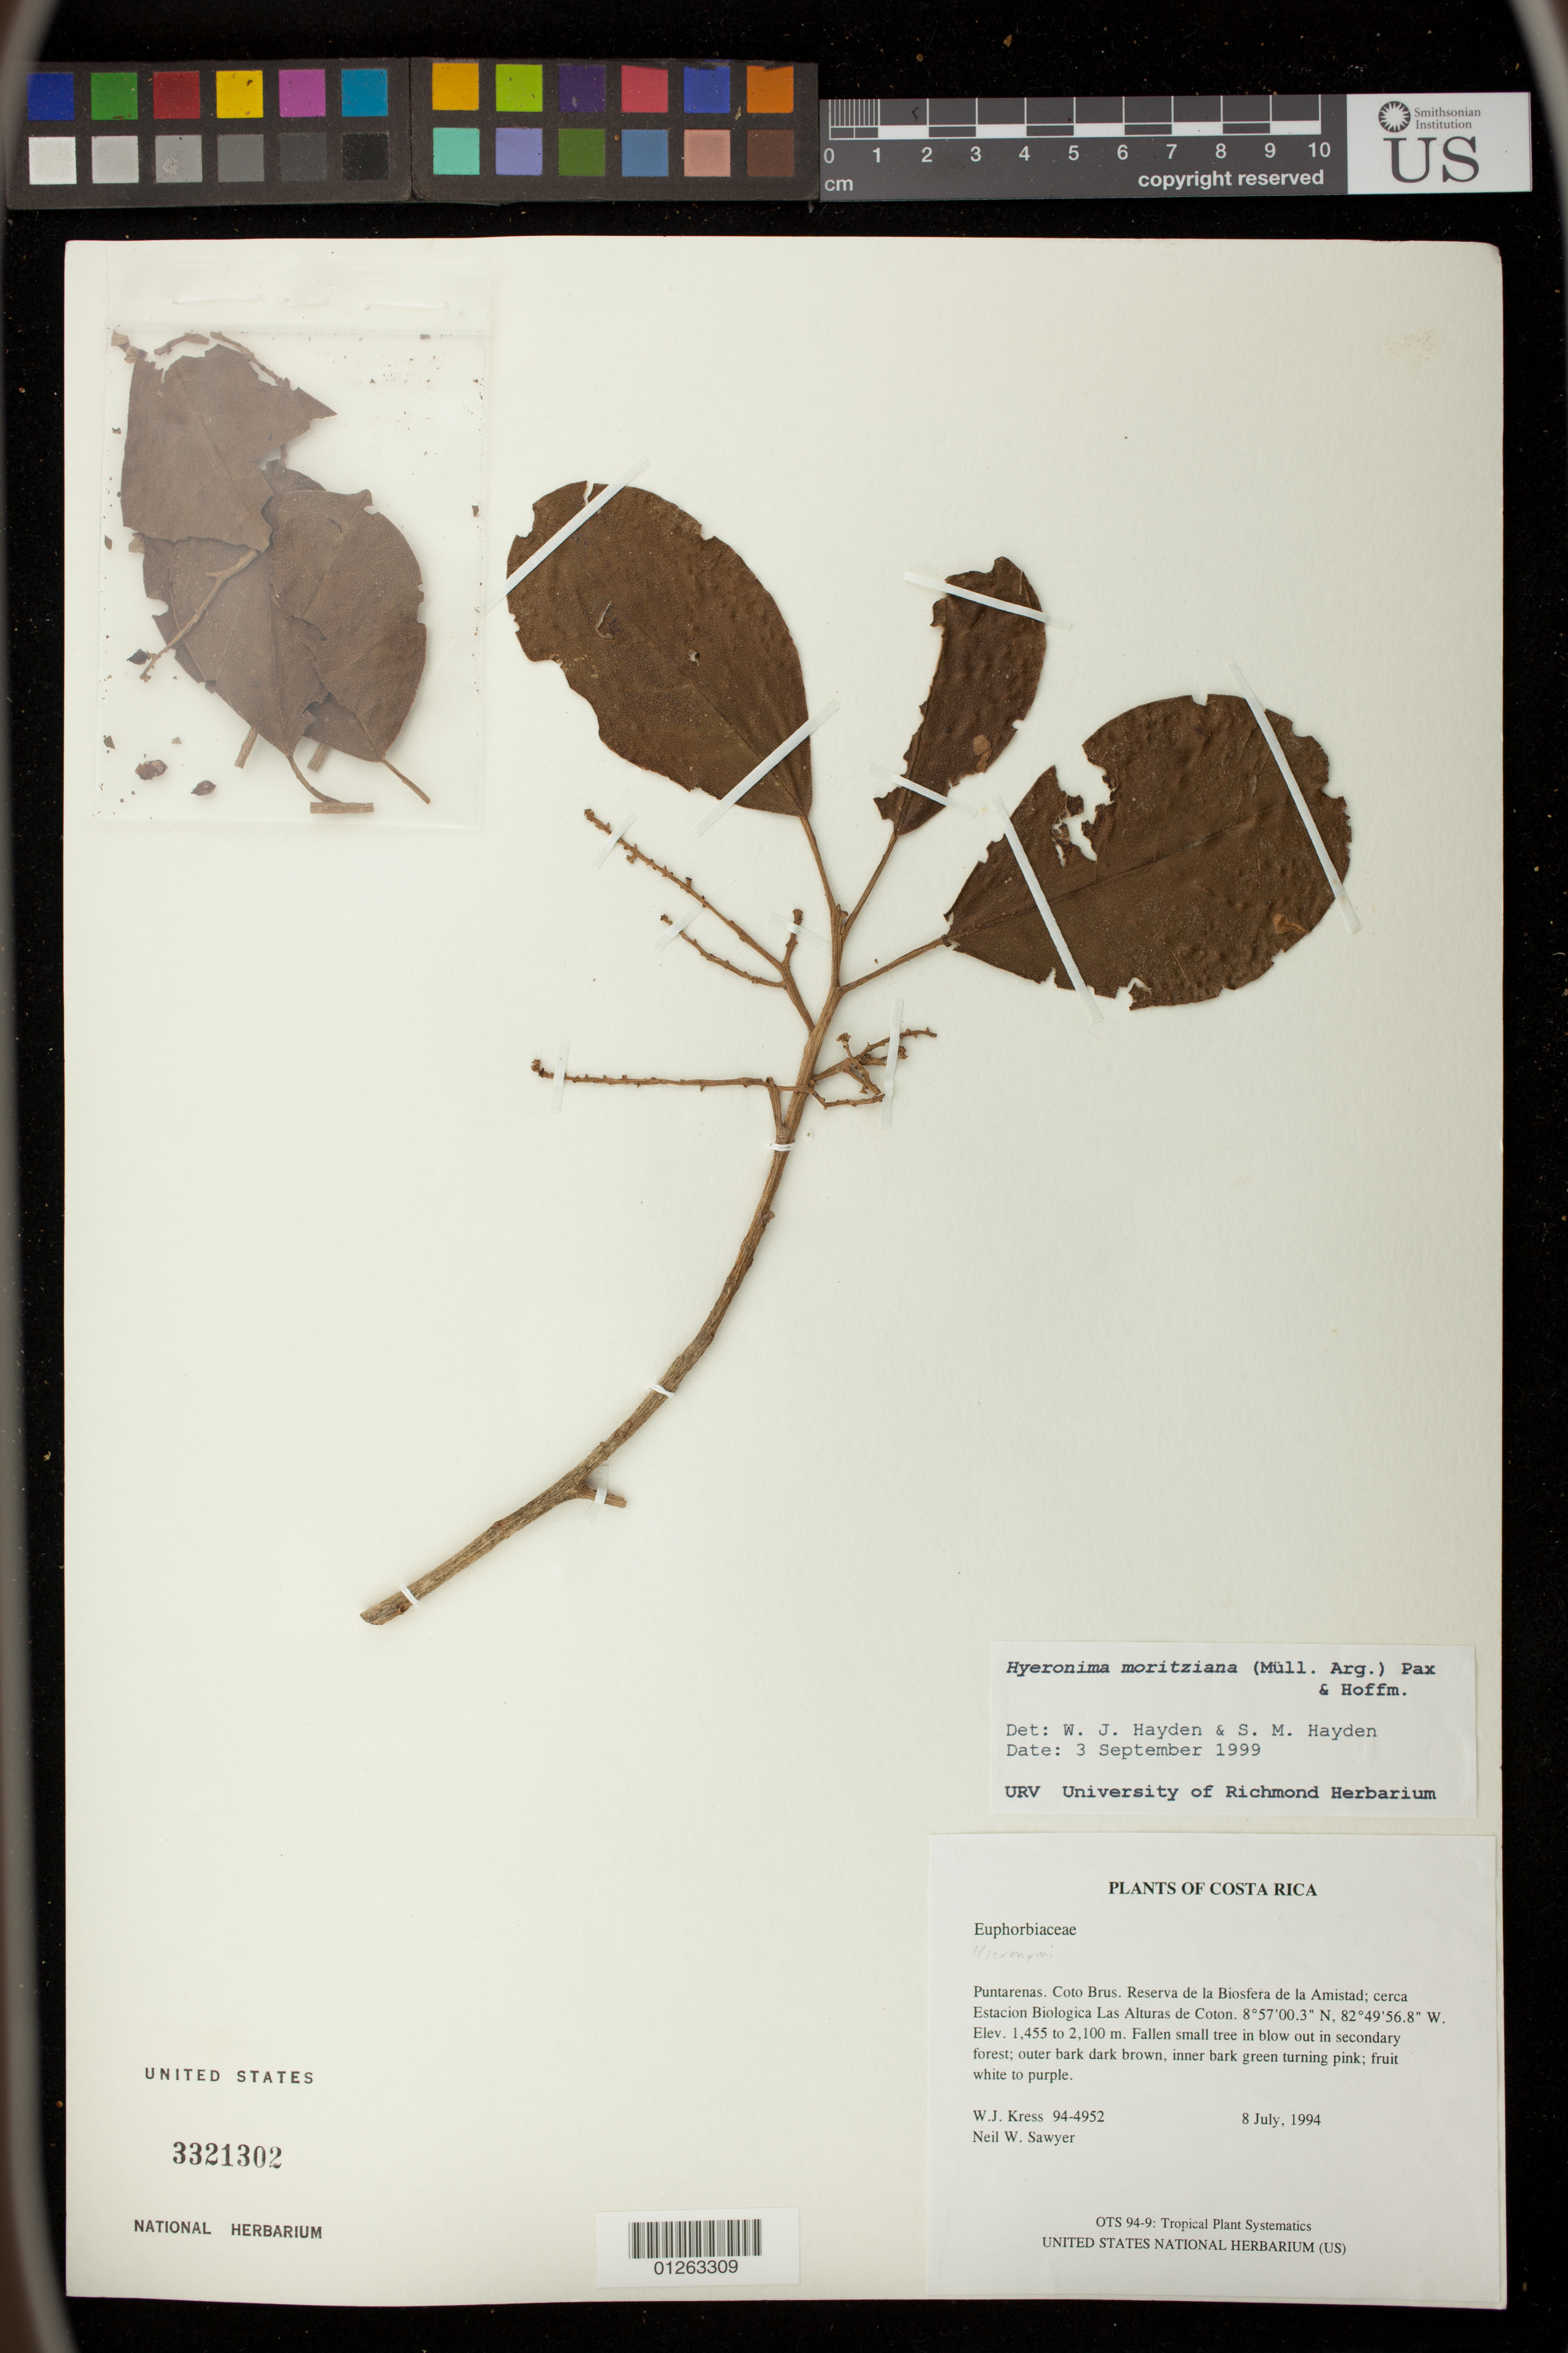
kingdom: Plantae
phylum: Tracheophyta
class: Magnoliopsida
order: Malpighiales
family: Phyllanthaceae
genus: Hieronyma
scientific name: Hieronyma moritziana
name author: (Müll. Arg.) Pax ex K. Hoffm.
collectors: W. J. Kress & N. W. Sawyer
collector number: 94-4952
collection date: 1994-07-08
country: Costa Rica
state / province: Puntarenas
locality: Coto Brus. Reserva de la Biosfera de la Amistad; cerca Estacion Biologica Las Alturas de Coton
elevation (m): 1455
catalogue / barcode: US 3321302